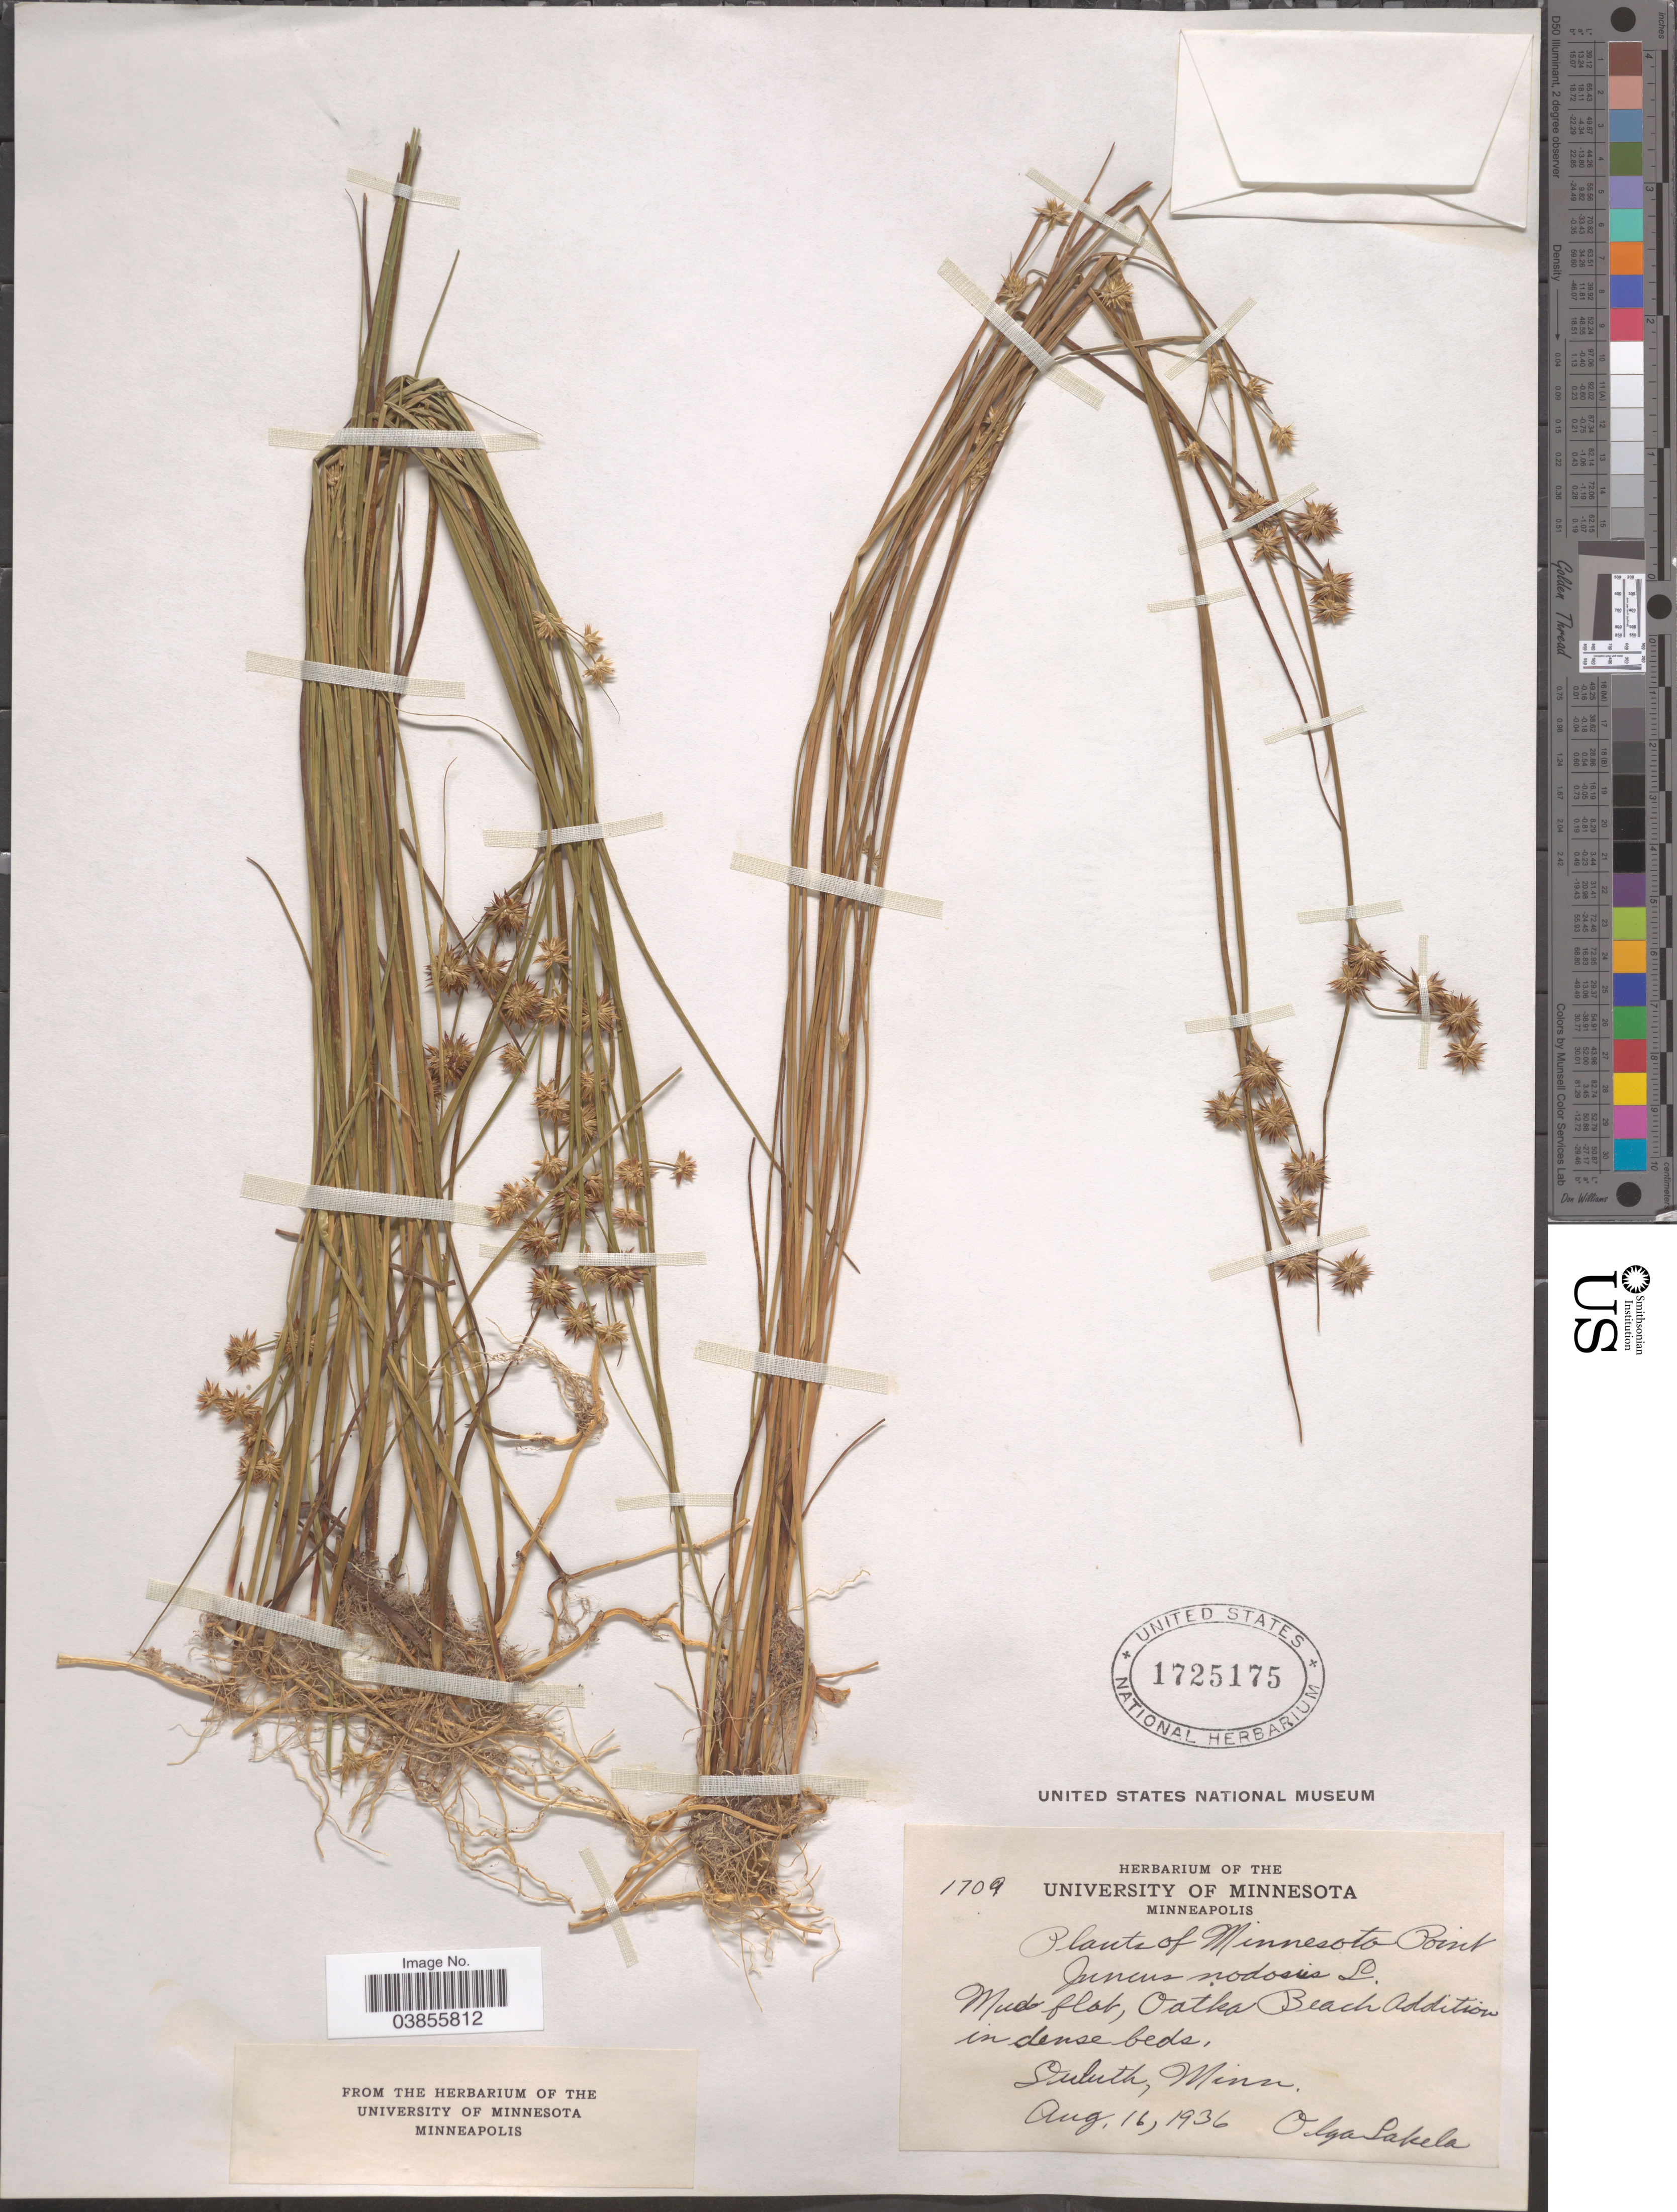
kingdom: Plantae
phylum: Tracheophyta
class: Liliopsida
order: Poales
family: Juncaceae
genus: Juncus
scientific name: Juncus nodosus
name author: L.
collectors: O. K. Lakela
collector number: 1709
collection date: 1936-08-16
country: United States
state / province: Minnesota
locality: Minnesota Point. Mud flat, Oatka Beach Addition, Duluth.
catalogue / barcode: US 1725175